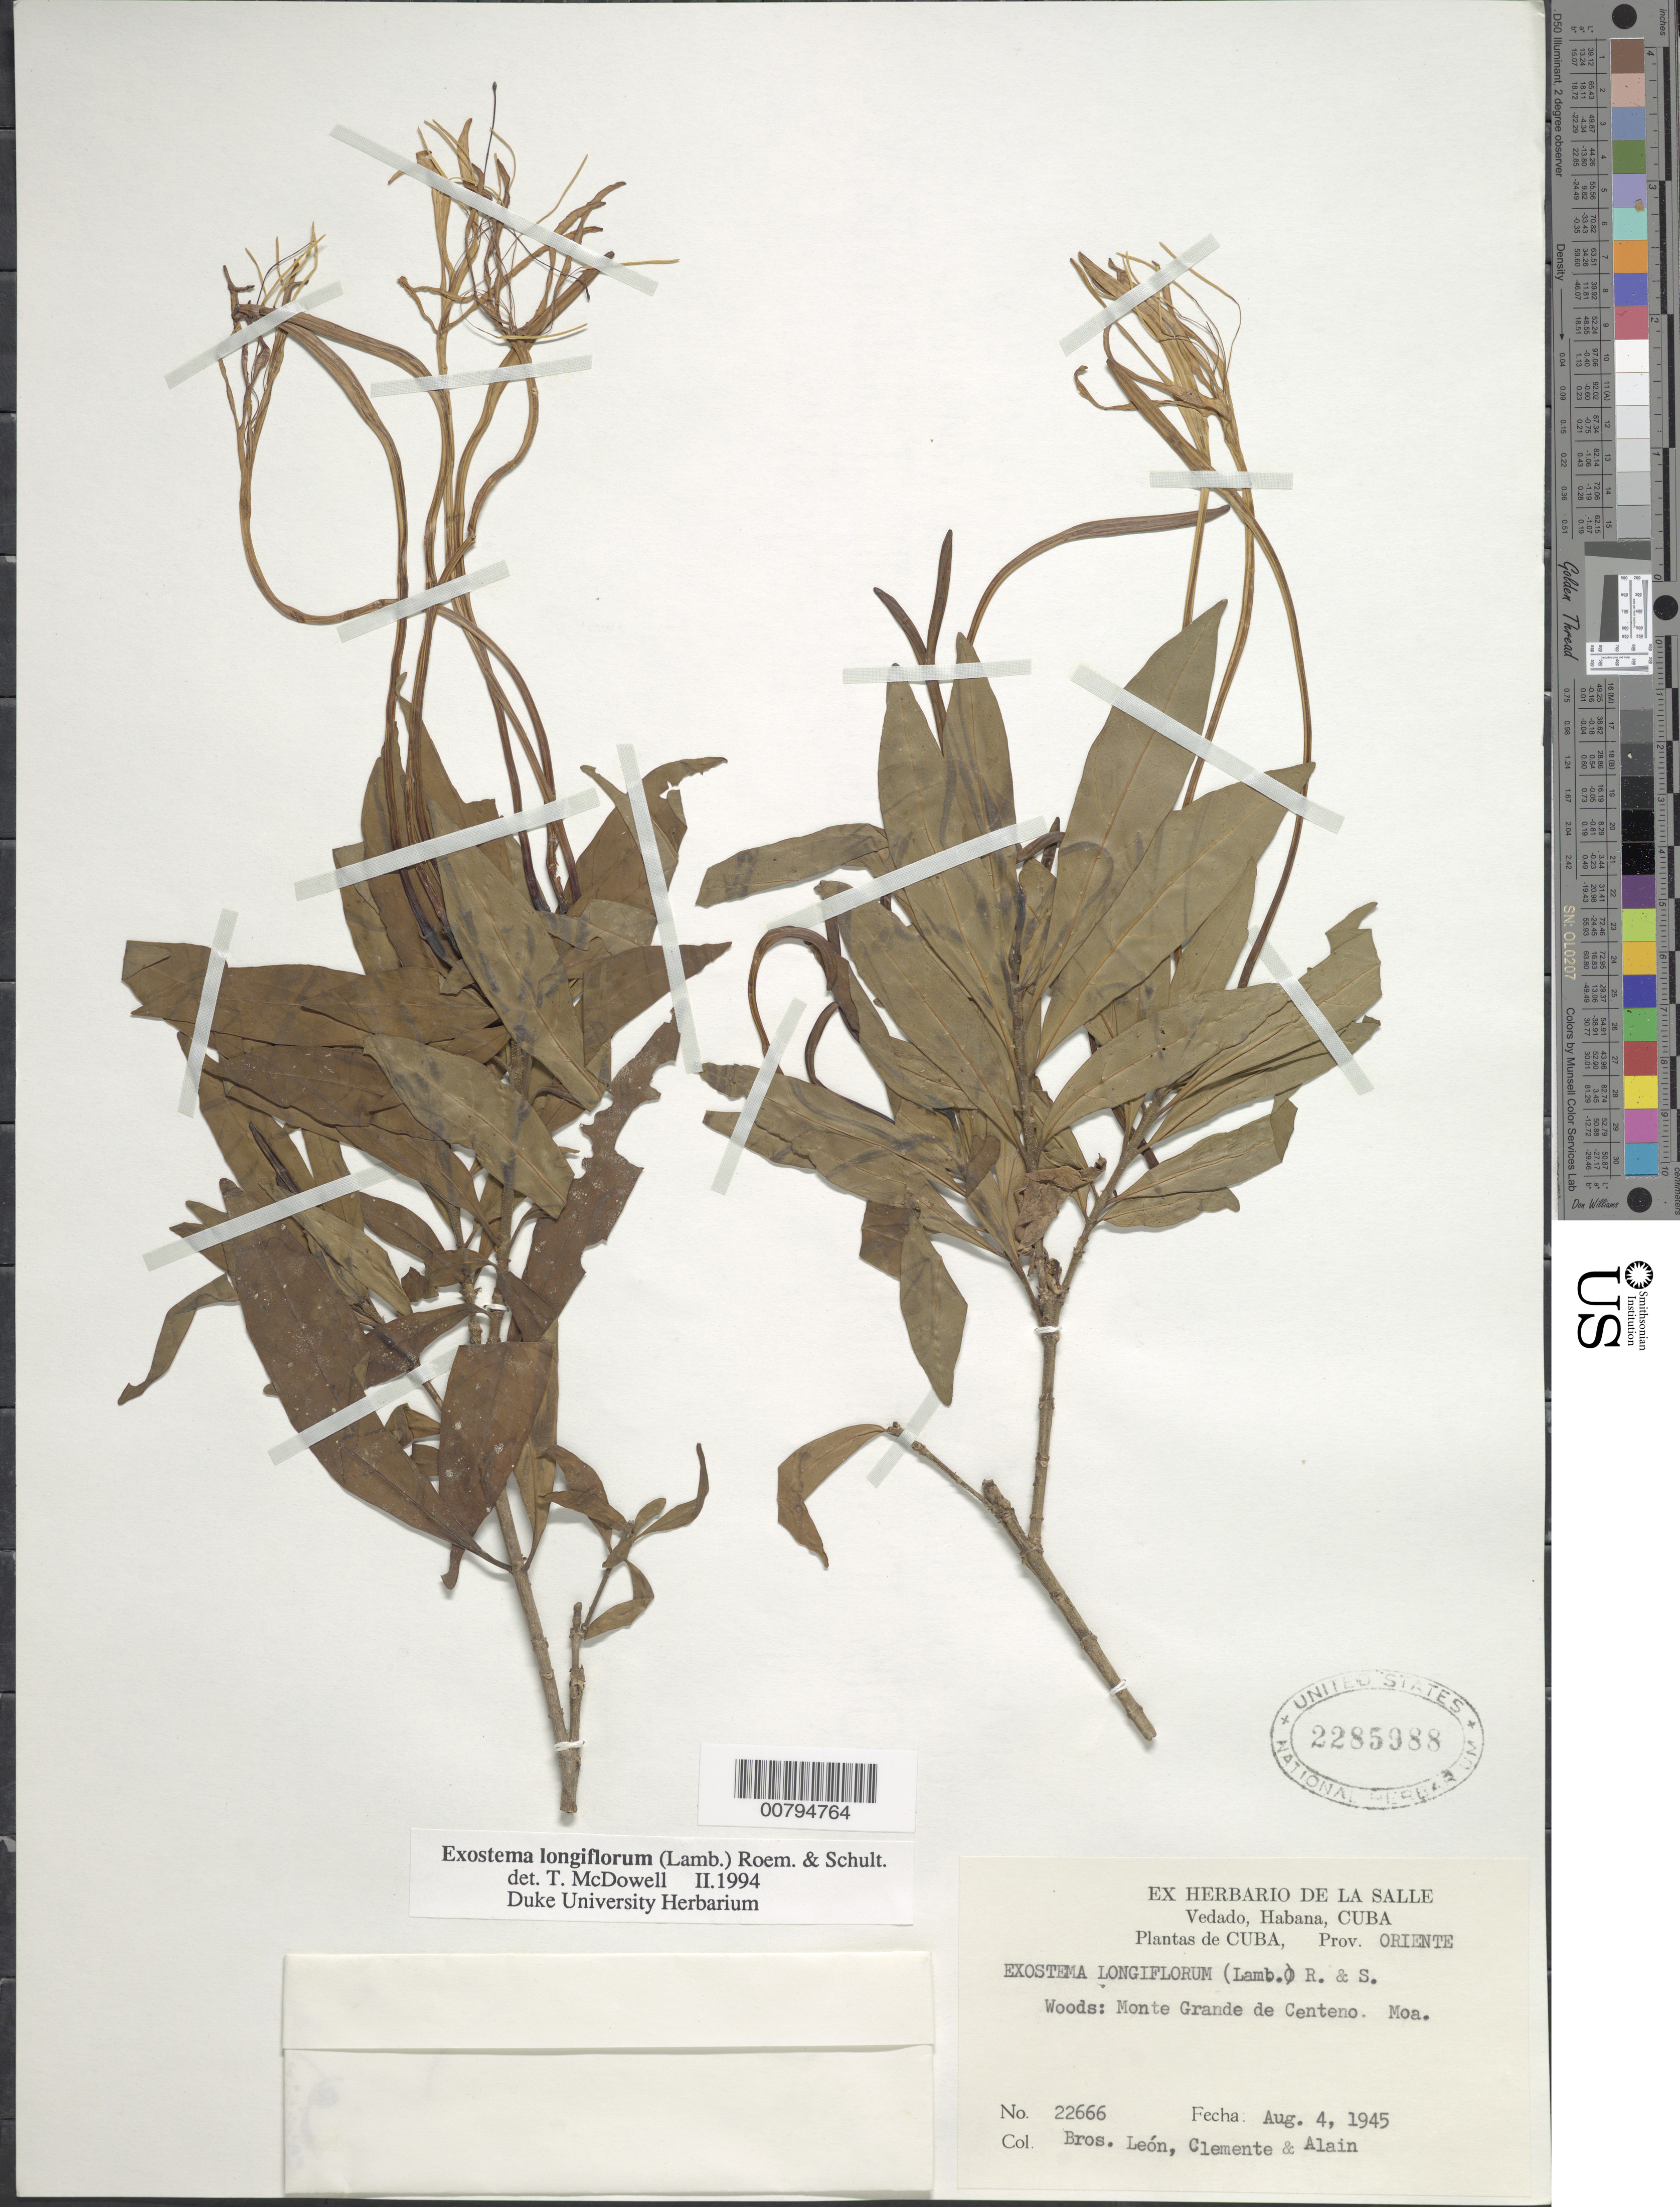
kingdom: Plantae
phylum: Tracheophyta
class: Magnoliopsida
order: Gentianales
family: Rubiaceae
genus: Exostema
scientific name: Exostema longiflorum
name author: (Lamb.) Roem. & Schult.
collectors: Bro. León & A. H. Liogier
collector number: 22666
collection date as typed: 04 Aug 1945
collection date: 1945-08-04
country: Cuba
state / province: Oriente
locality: Monte Grande de Centeno. Moa.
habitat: Woods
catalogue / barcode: US 2285988